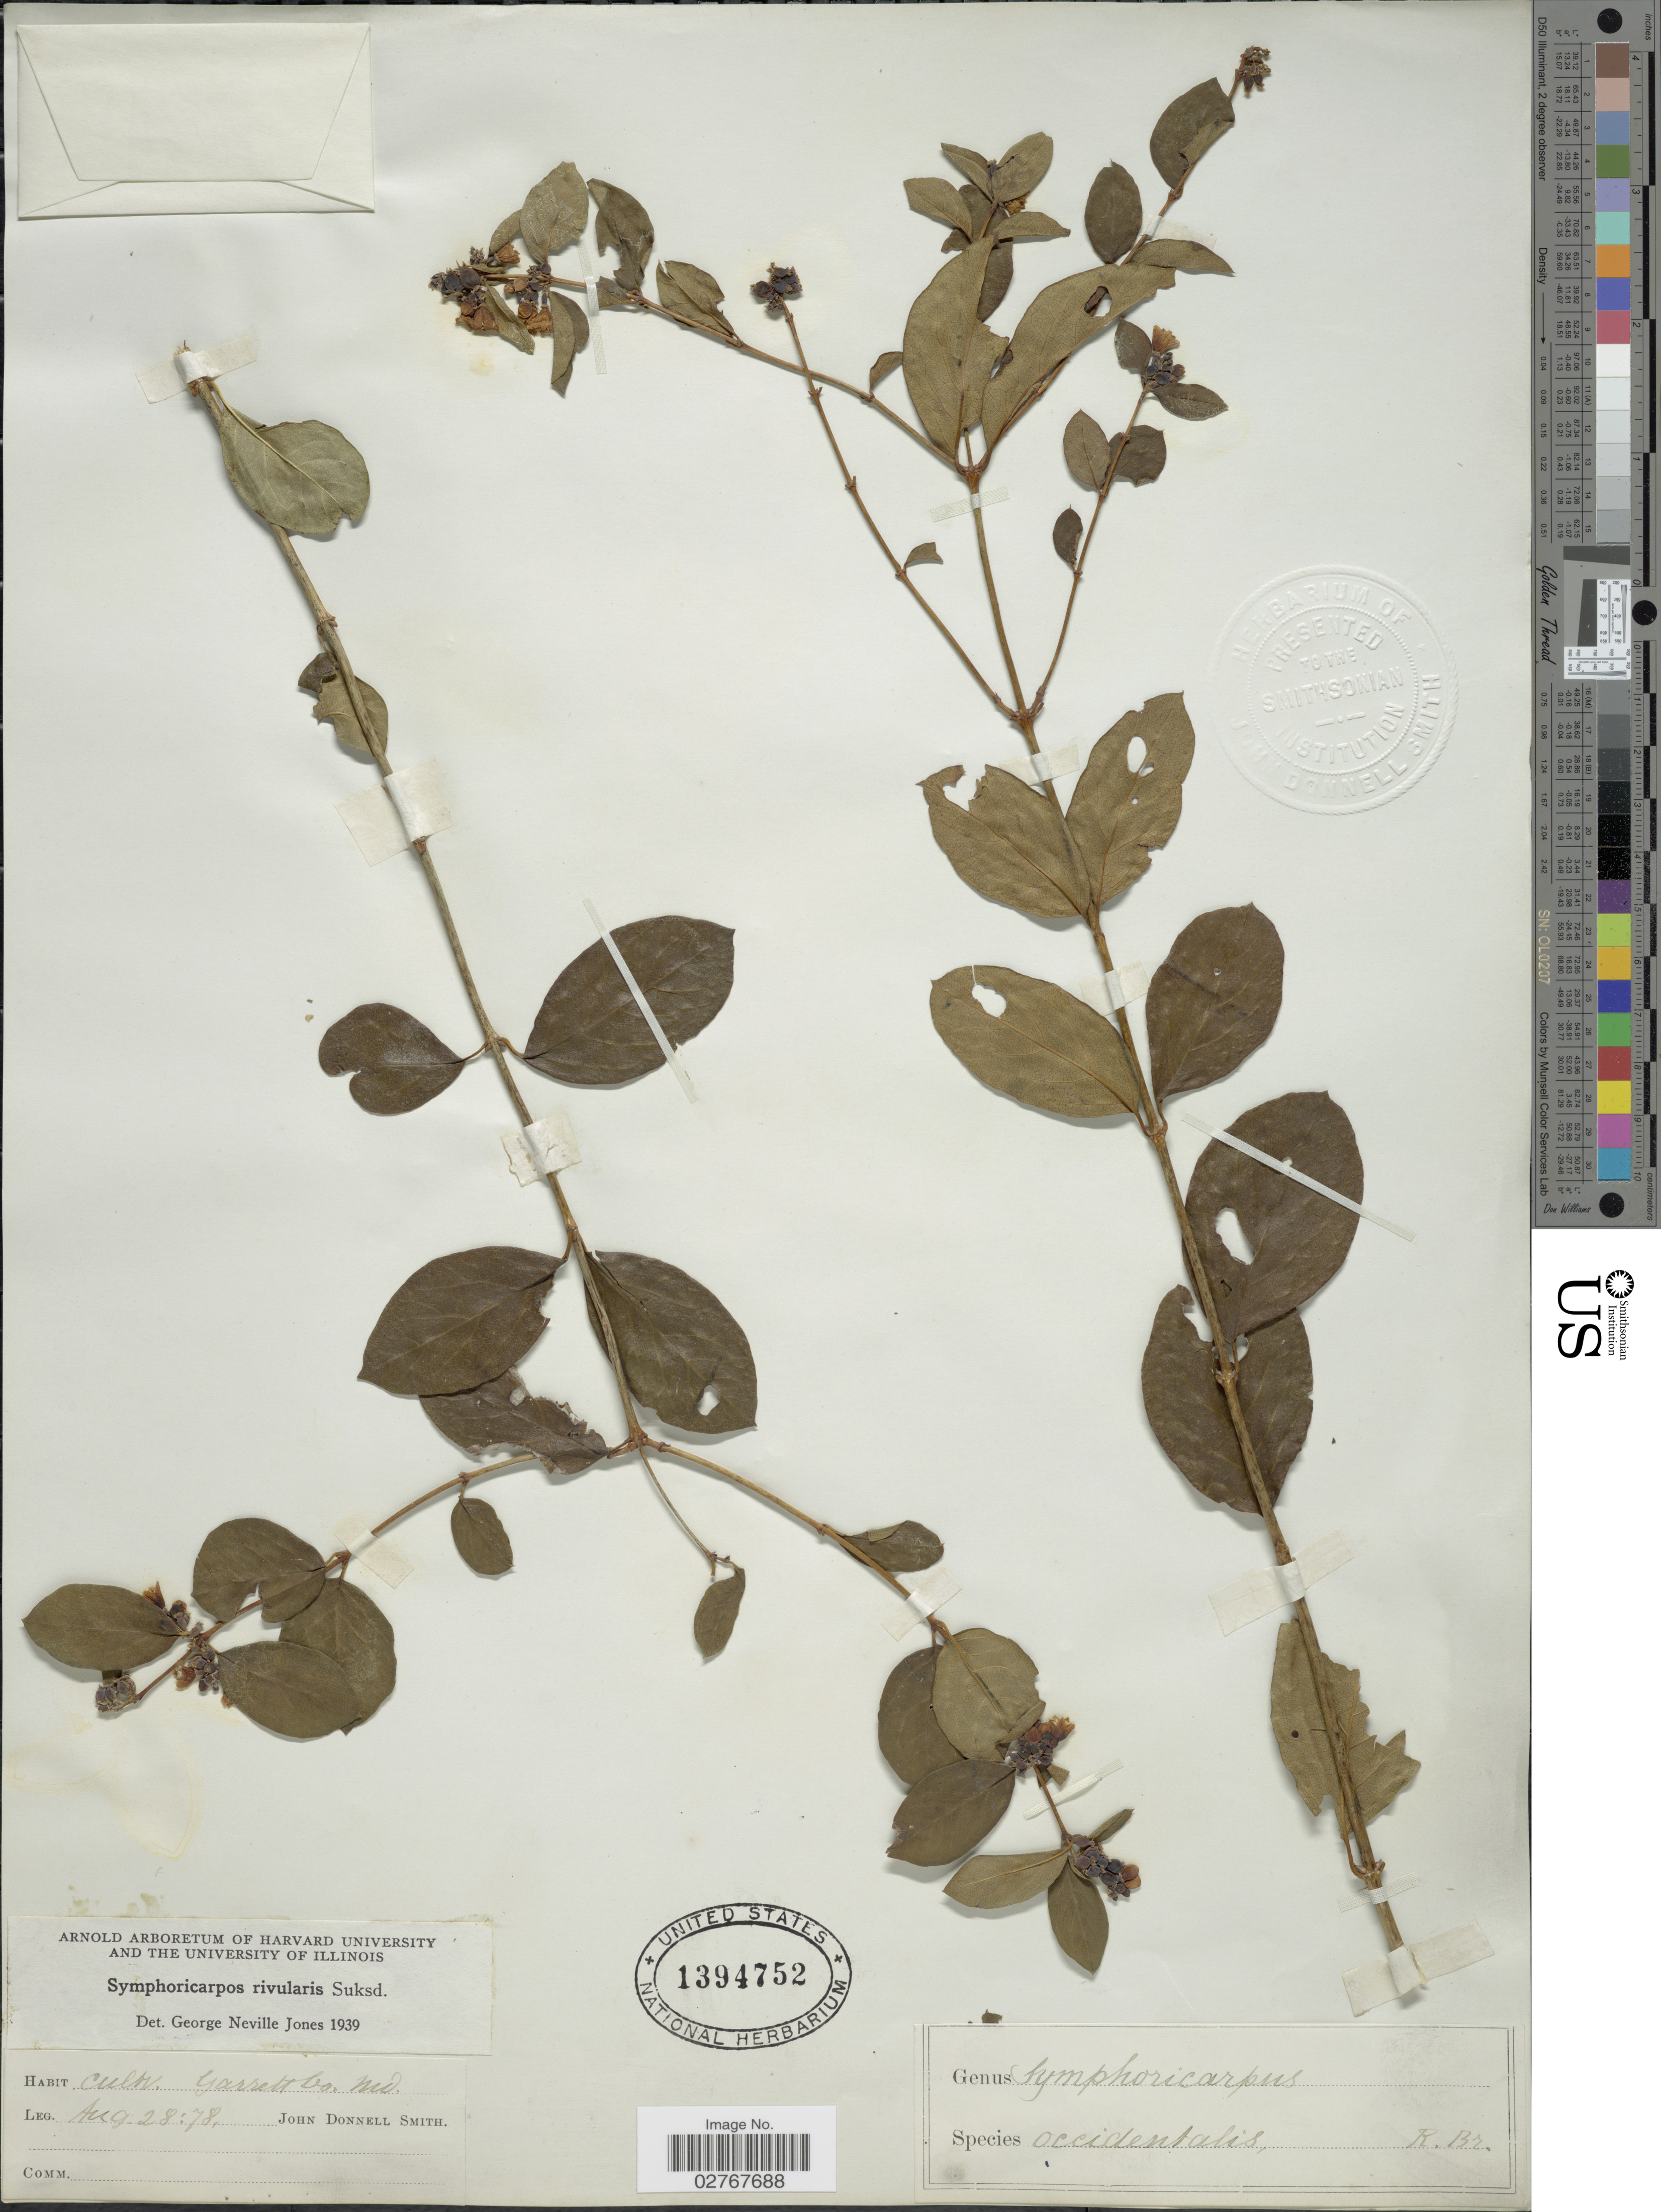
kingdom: Plantae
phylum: Tracheophyta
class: Magnoliopsida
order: Dipsacales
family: Caprifoliaceae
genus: Symphoricarpos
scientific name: Symphoricarpos rivularis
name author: Suksd.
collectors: J. Donnell Smith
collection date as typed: Transcribed d/m/y: 28/8/78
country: United States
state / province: Maryland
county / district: Garrett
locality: Cultiv. Garrett Co.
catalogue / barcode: US 1394752